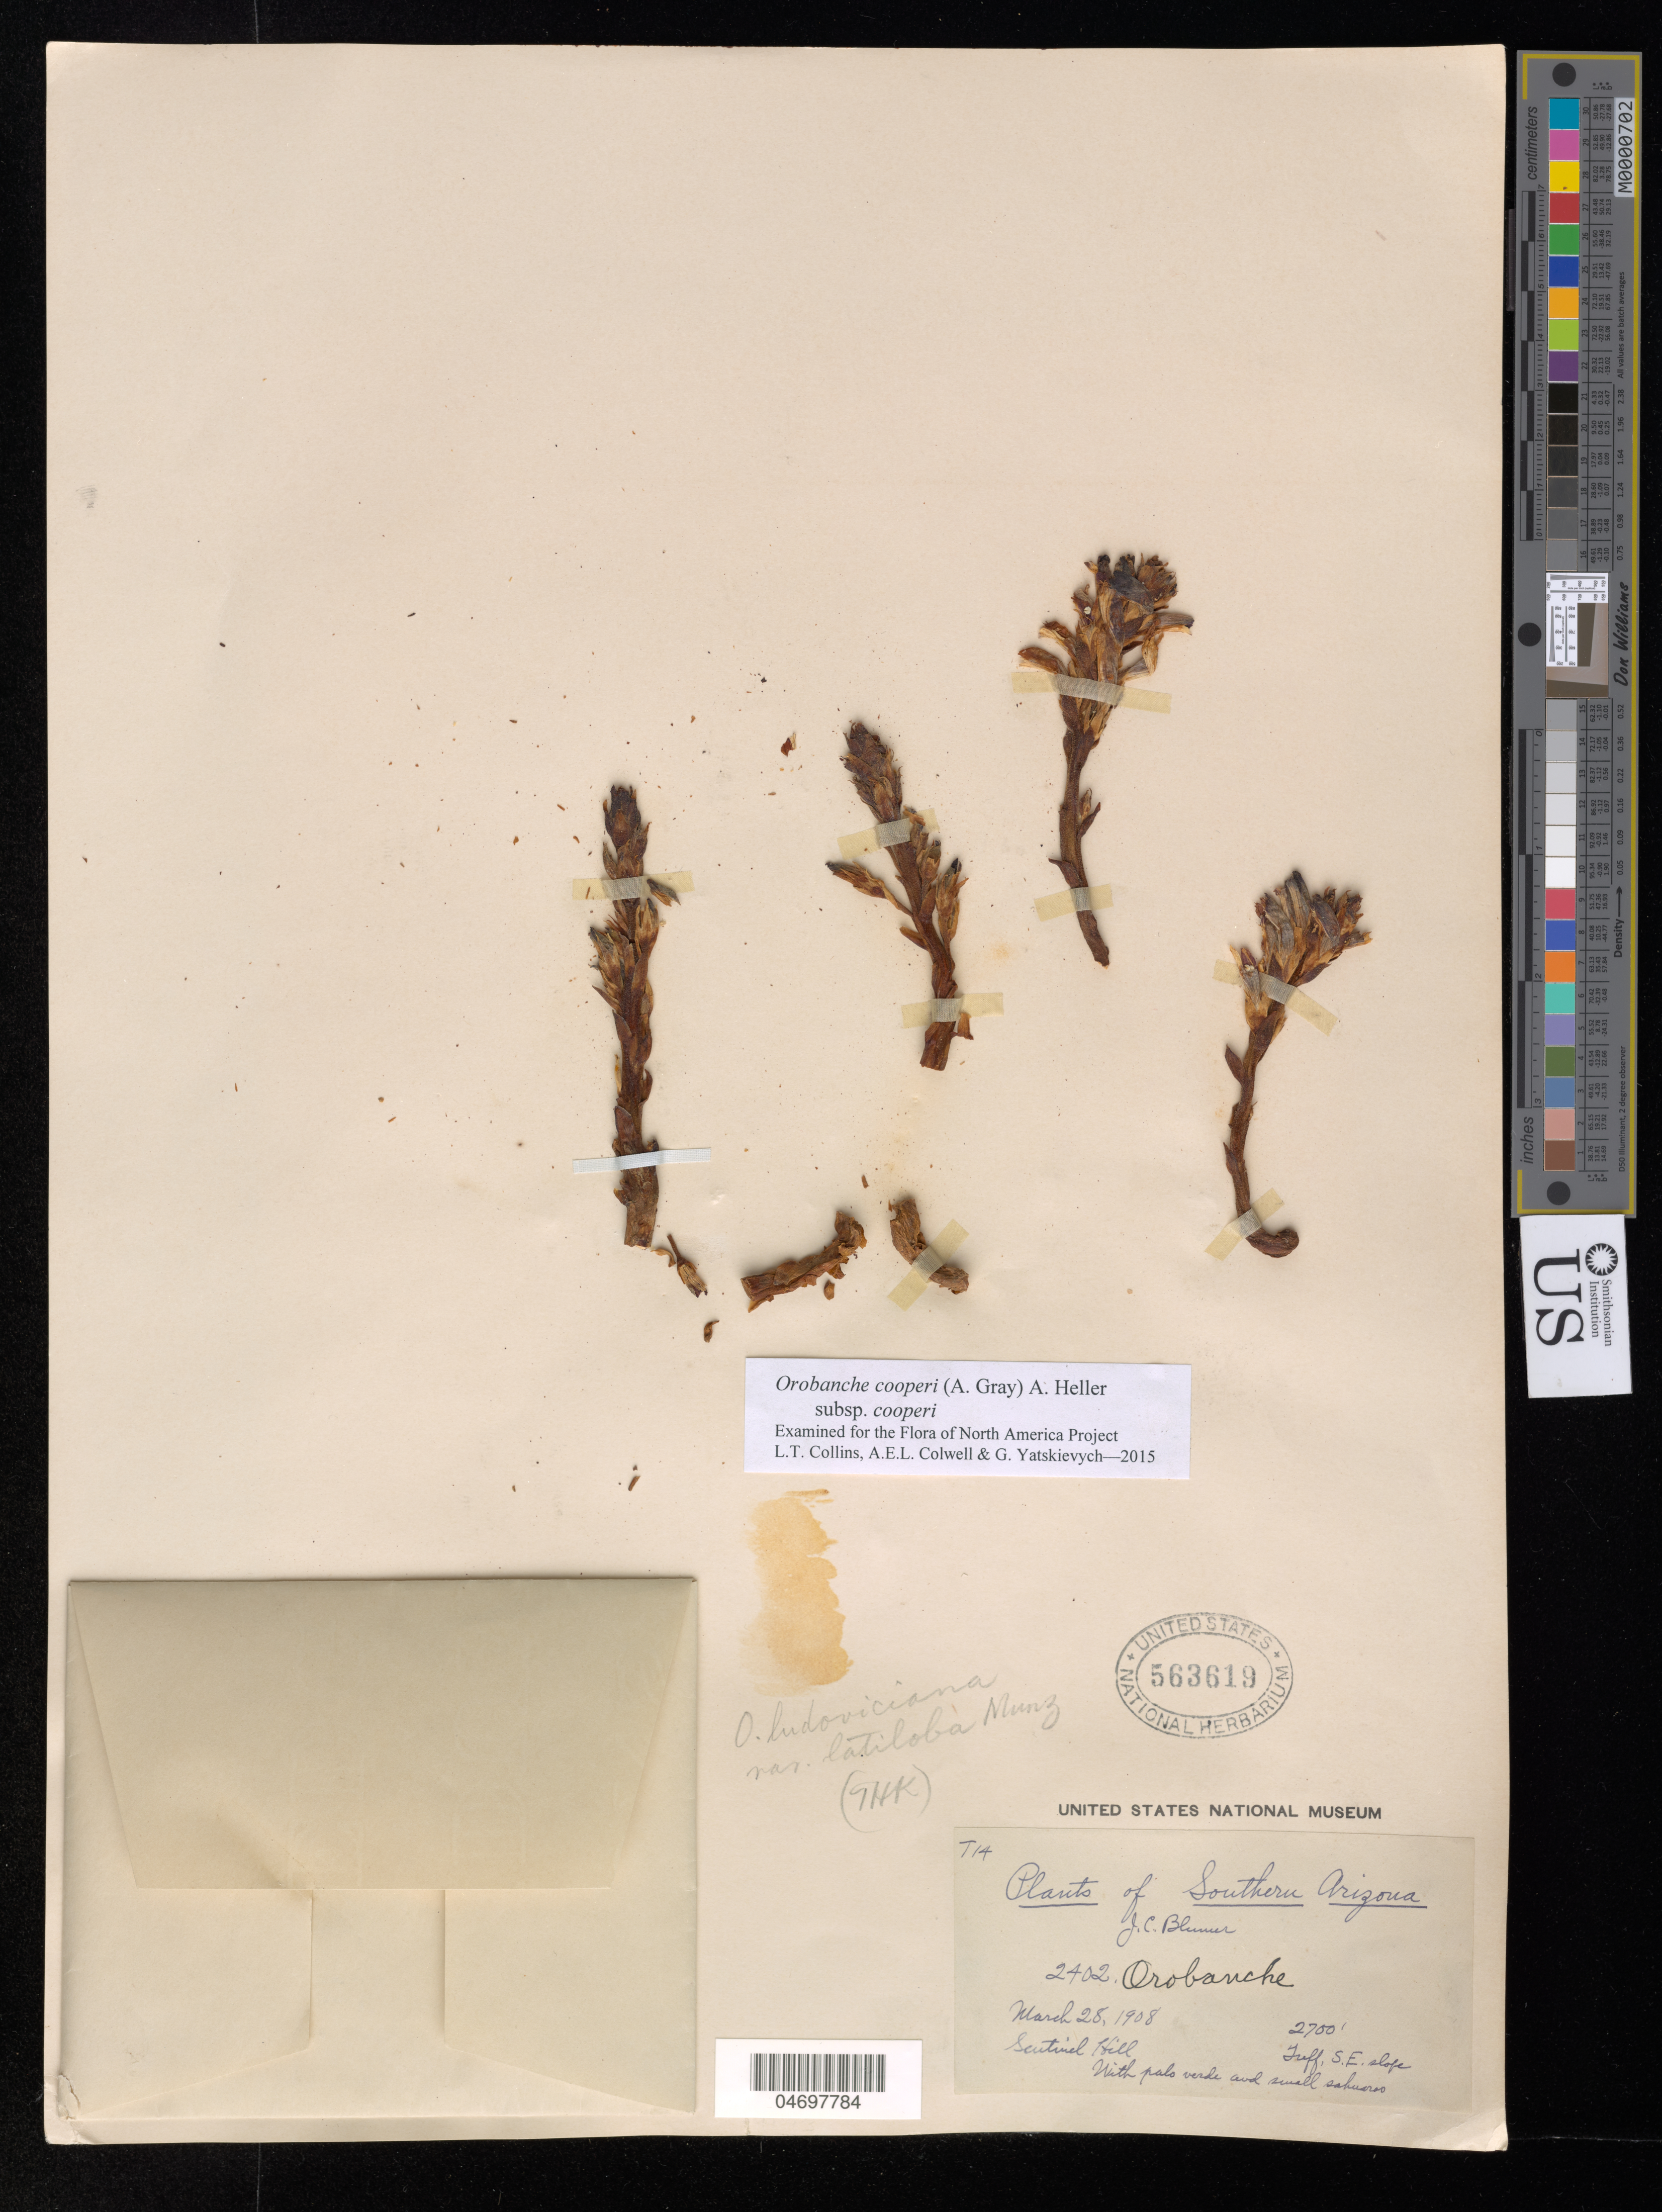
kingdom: Plantae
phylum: Tracheophyta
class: Magnoliopsida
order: Lamiales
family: Orobanchaceae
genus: Orobanche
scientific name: Orobanche cooperi subsp. cooperi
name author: (A. Gray) Heller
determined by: Collins, L. T.; Colwell, A. E.; Yatskievych, G. A.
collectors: J. C. Blumer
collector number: T 14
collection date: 1908-03-28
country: United States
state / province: Arizona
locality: Sentinel Hill, Tuff, SE slope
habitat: With palo verde and small sahuaros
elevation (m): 823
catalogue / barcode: US 563619